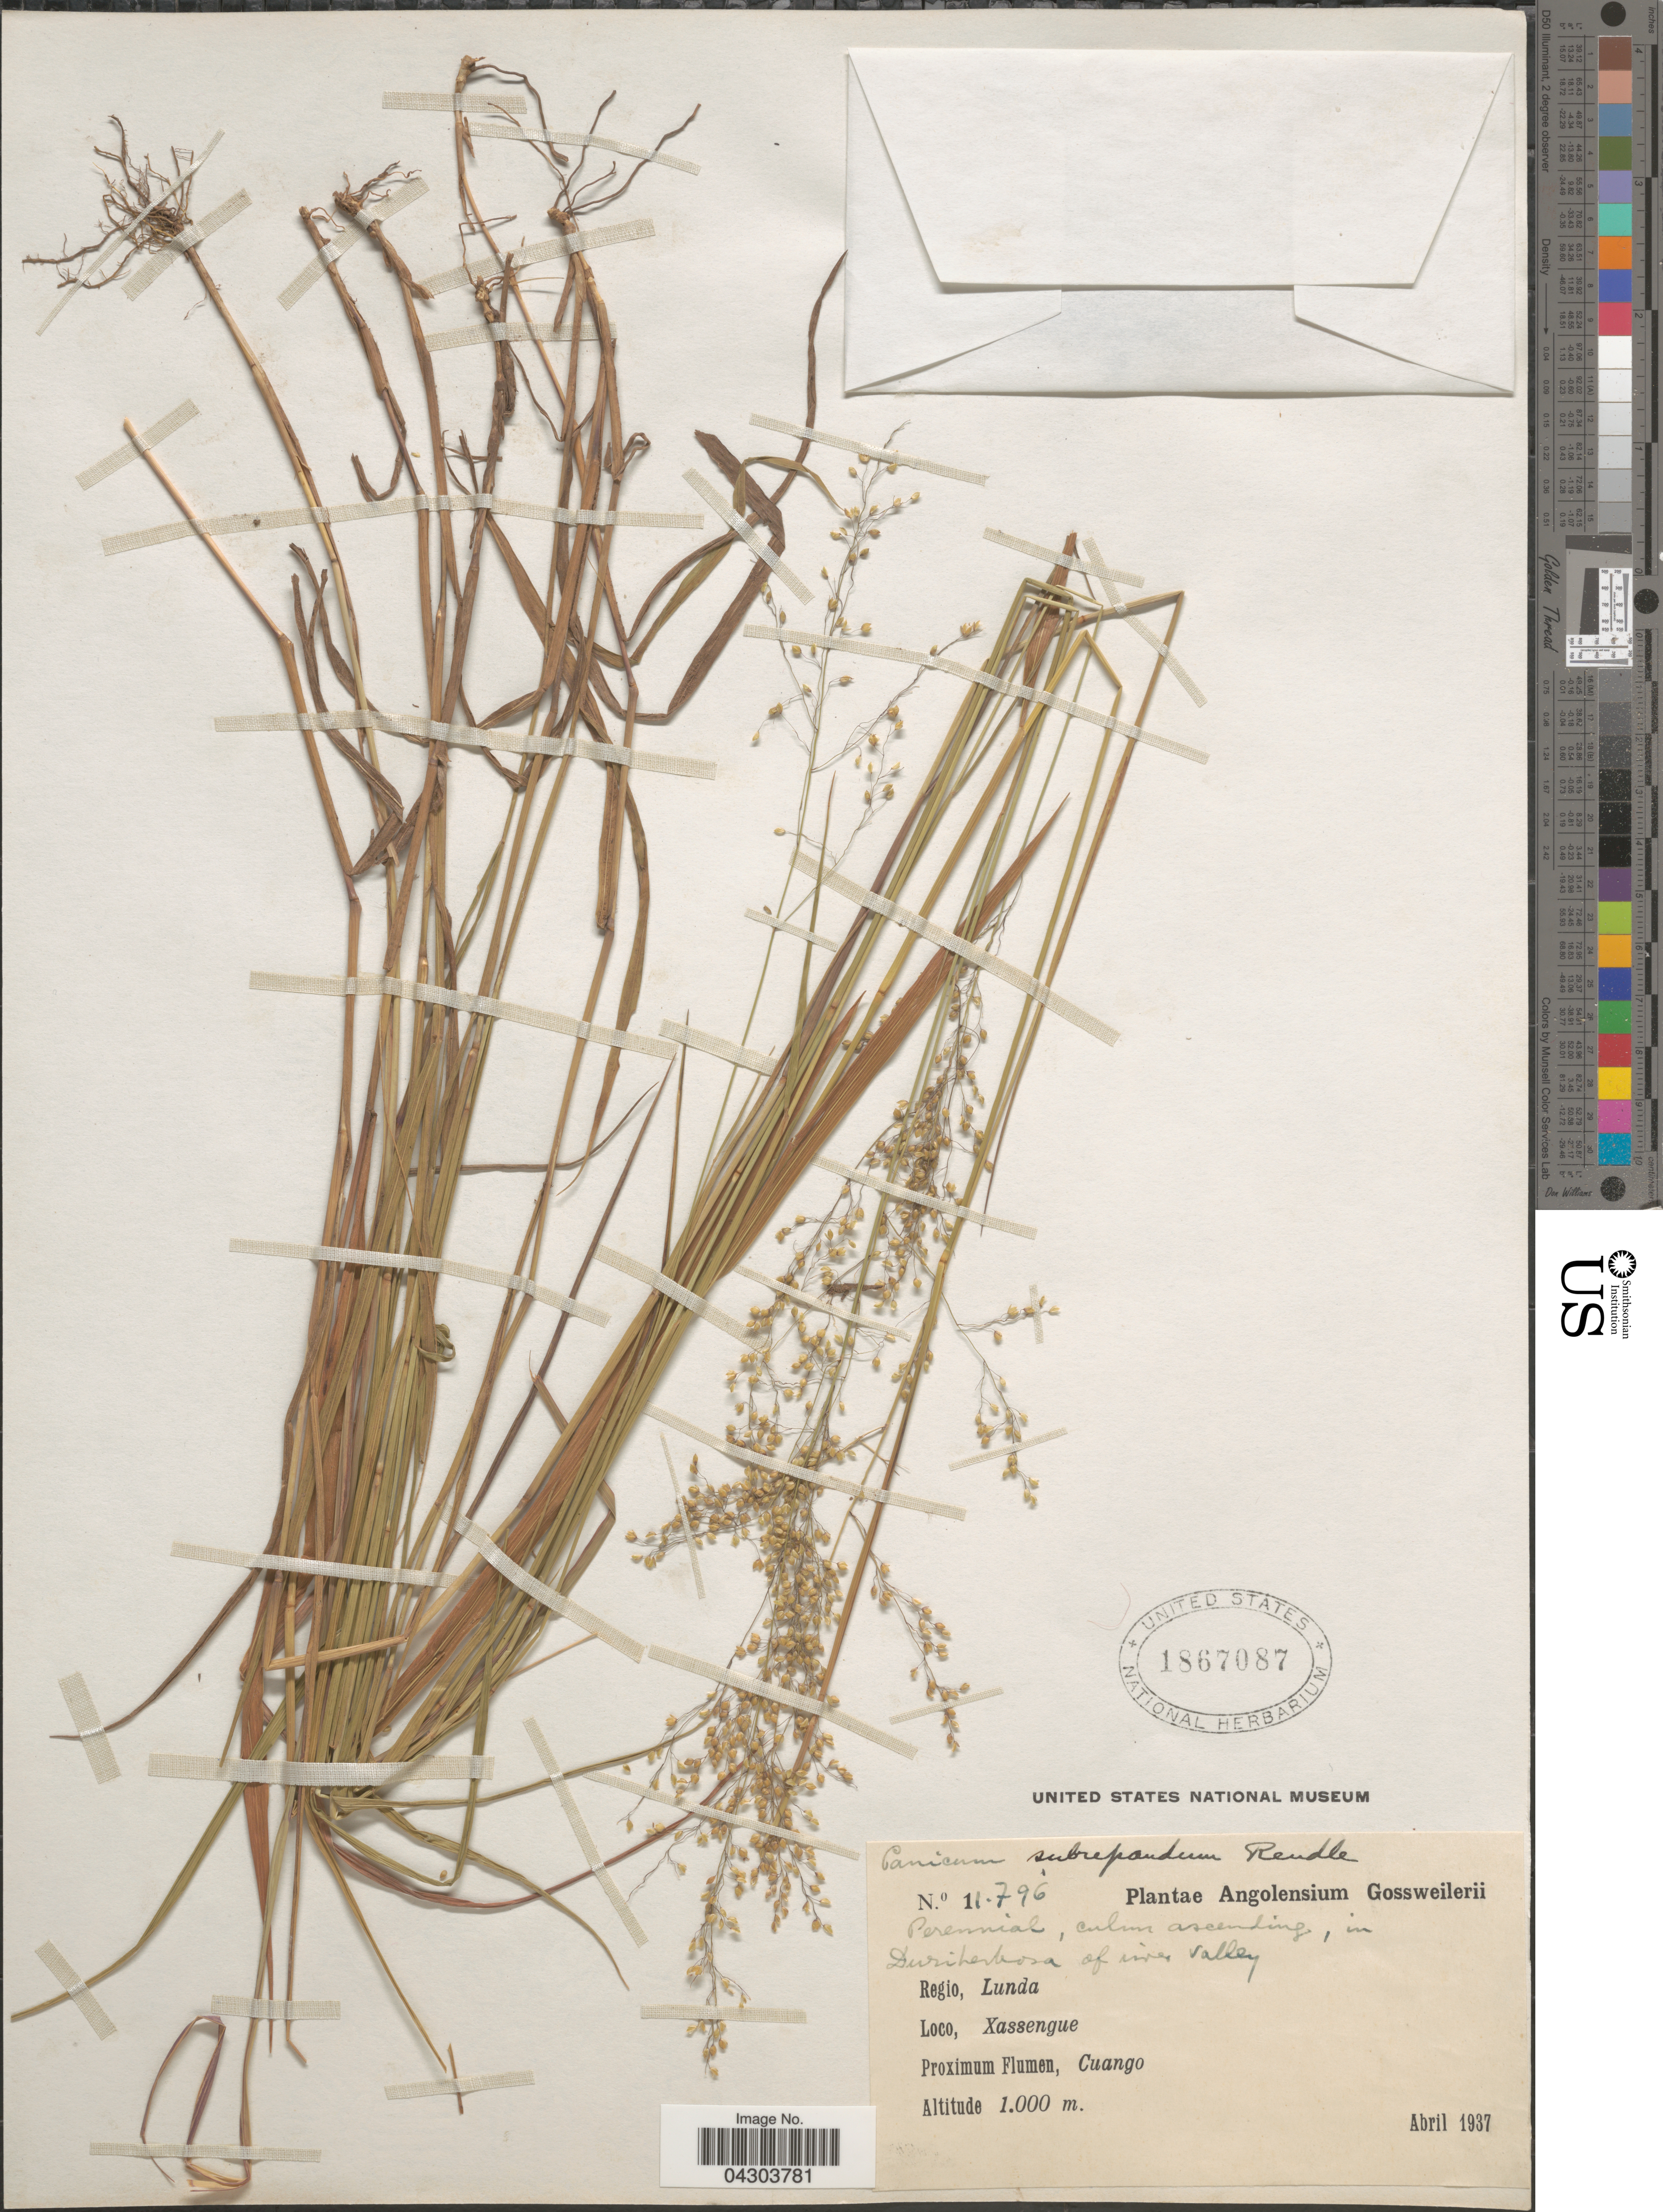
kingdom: Plantae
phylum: Tracheophyta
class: Liliopsida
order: Poales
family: Poaceae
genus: Panicum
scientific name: Panicum nervatum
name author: (Franch.) Stapf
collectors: -. Gossweiler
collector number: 11796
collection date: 1937-04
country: Angola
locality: Angolensium. Regio, Lunda. Xassengue. Proximum Flumen, Cuango.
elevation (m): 1000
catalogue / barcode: US 1867087